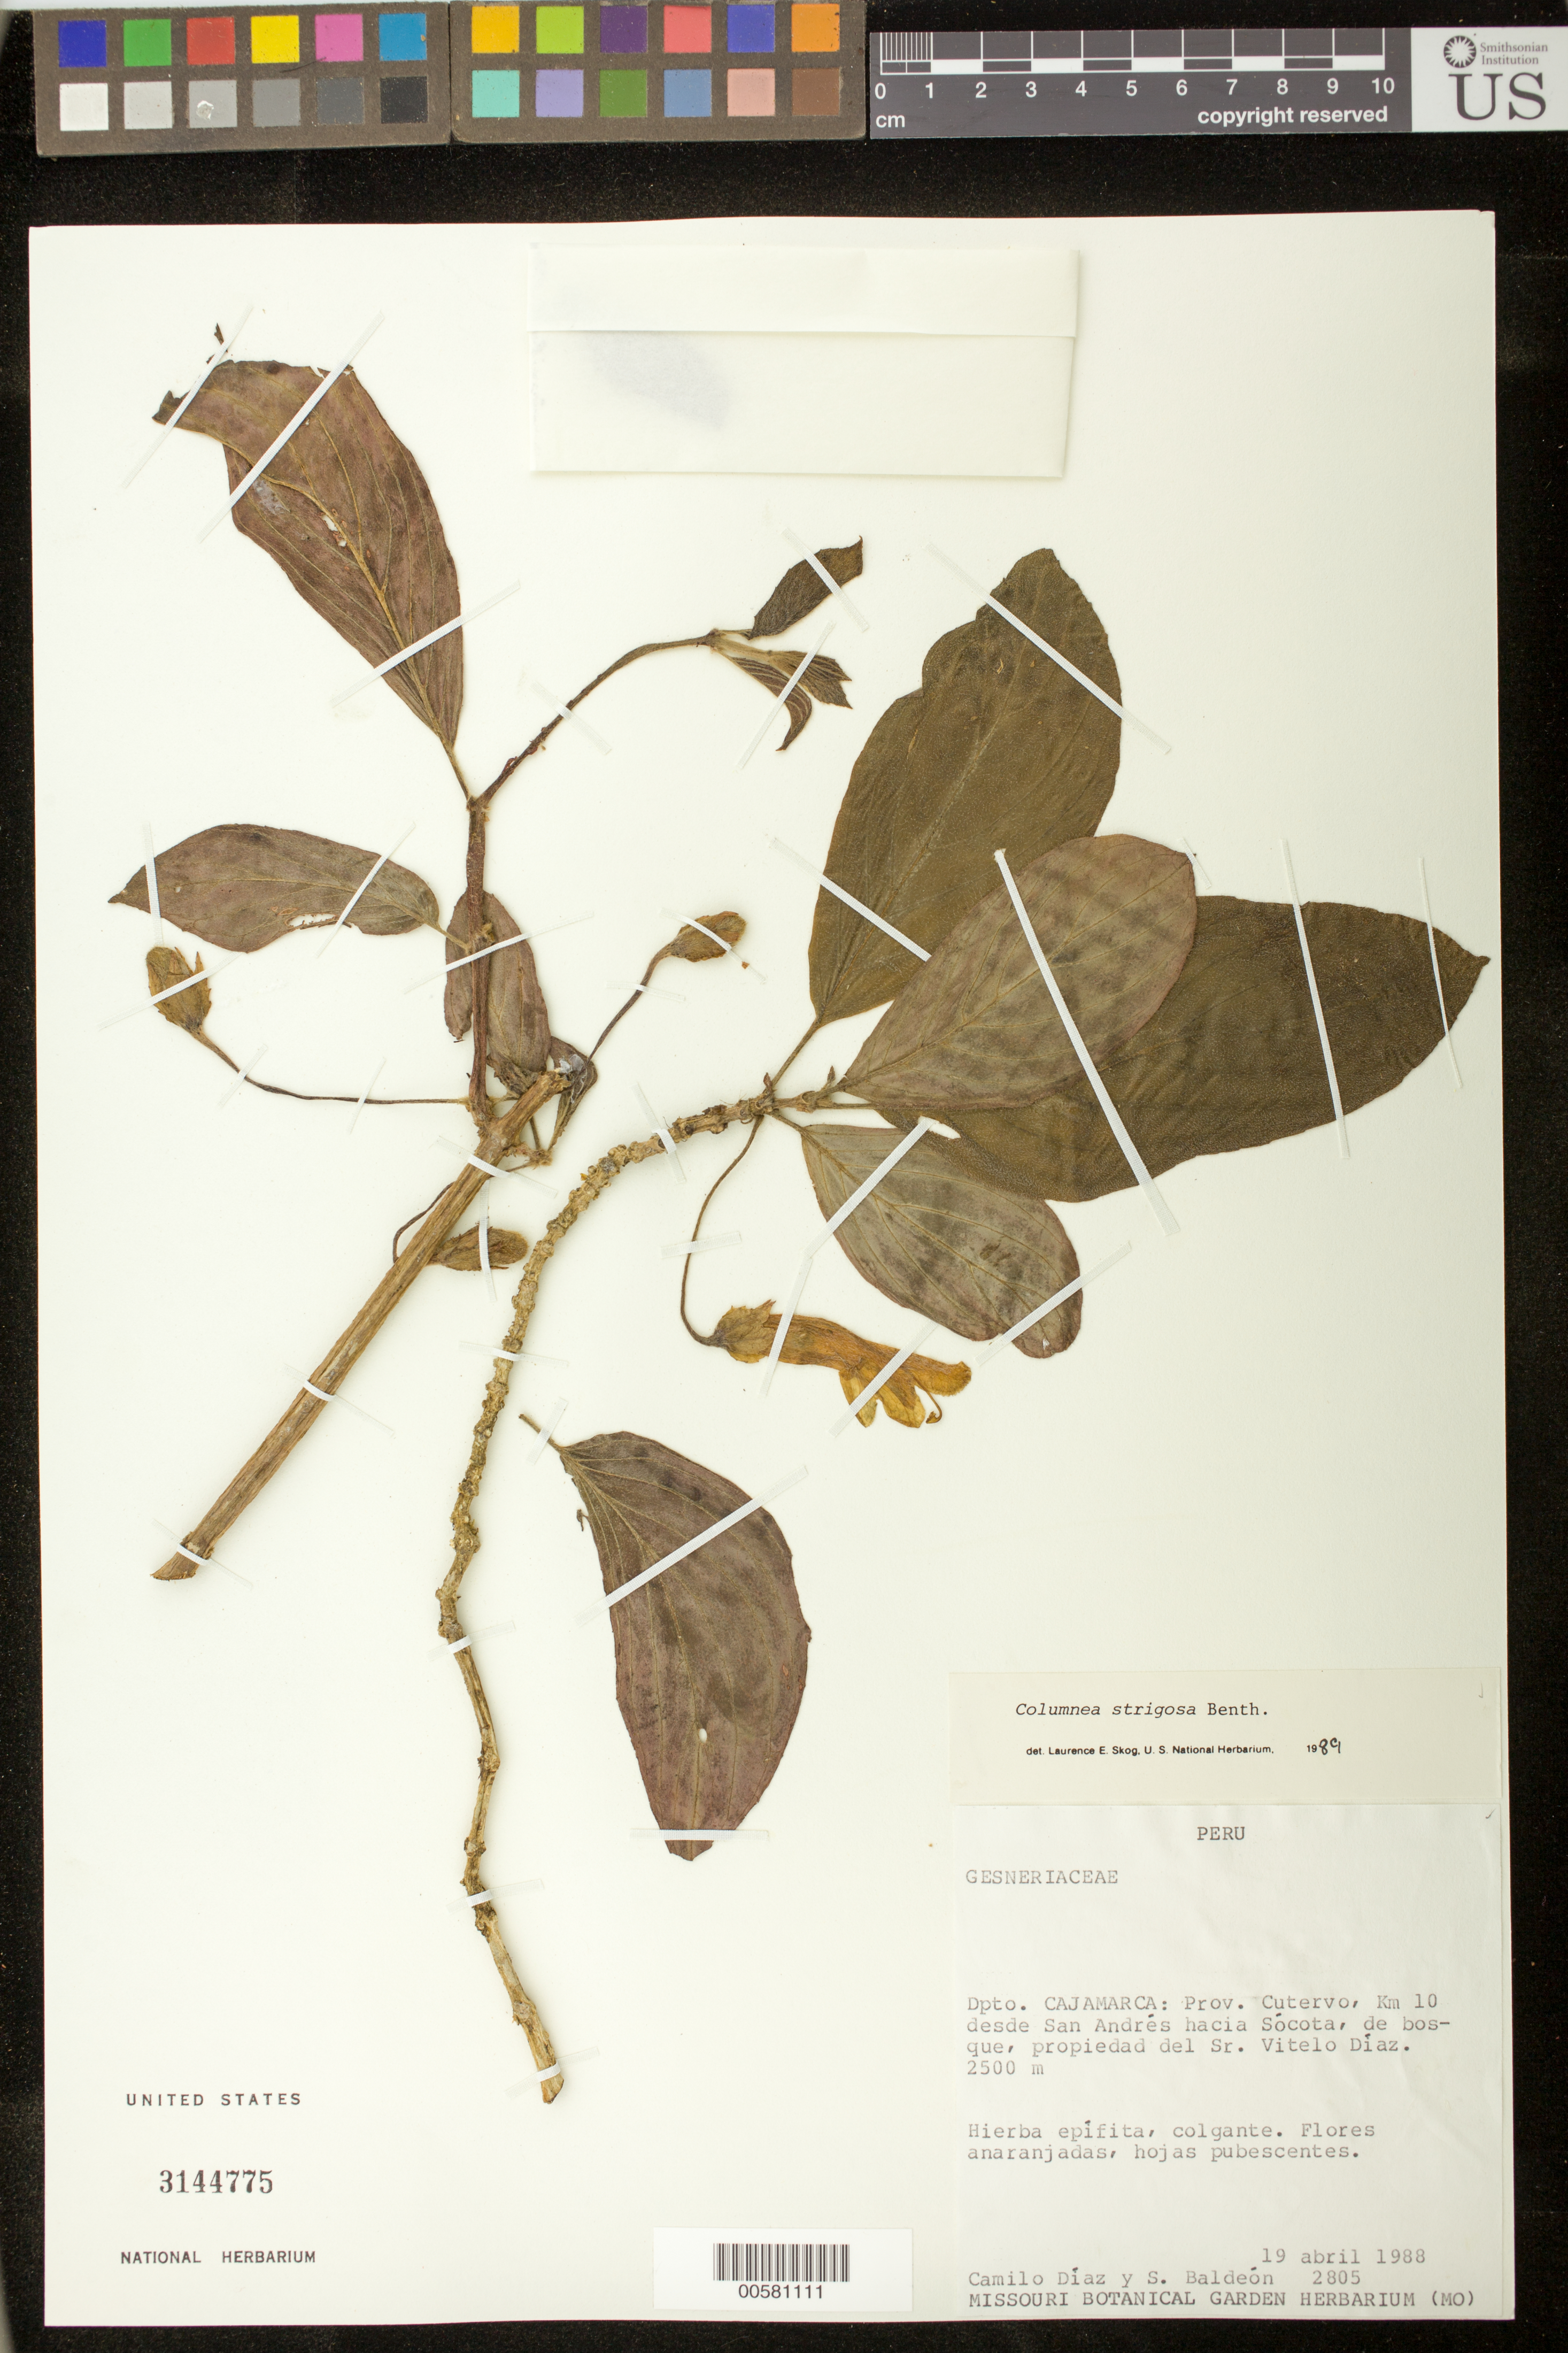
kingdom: Plantae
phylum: Tracheophyta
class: Magnoliopsida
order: Lamiales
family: Gesneriaceae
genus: Columnea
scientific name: Columnea strigosa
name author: Benth.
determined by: Skog, Laurence E.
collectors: C. Díaz S. & S. Baldeón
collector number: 2805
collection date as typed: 19 Apr 1988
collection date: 1988-04-19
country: Peru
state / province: Cajamarca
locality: Prov. Cutervo; Km 10 desde San Andrés hacia Sócota, de bosque, propiedad del Sr. Vitelo Díaz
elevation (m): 2500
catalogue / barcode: US 3144775